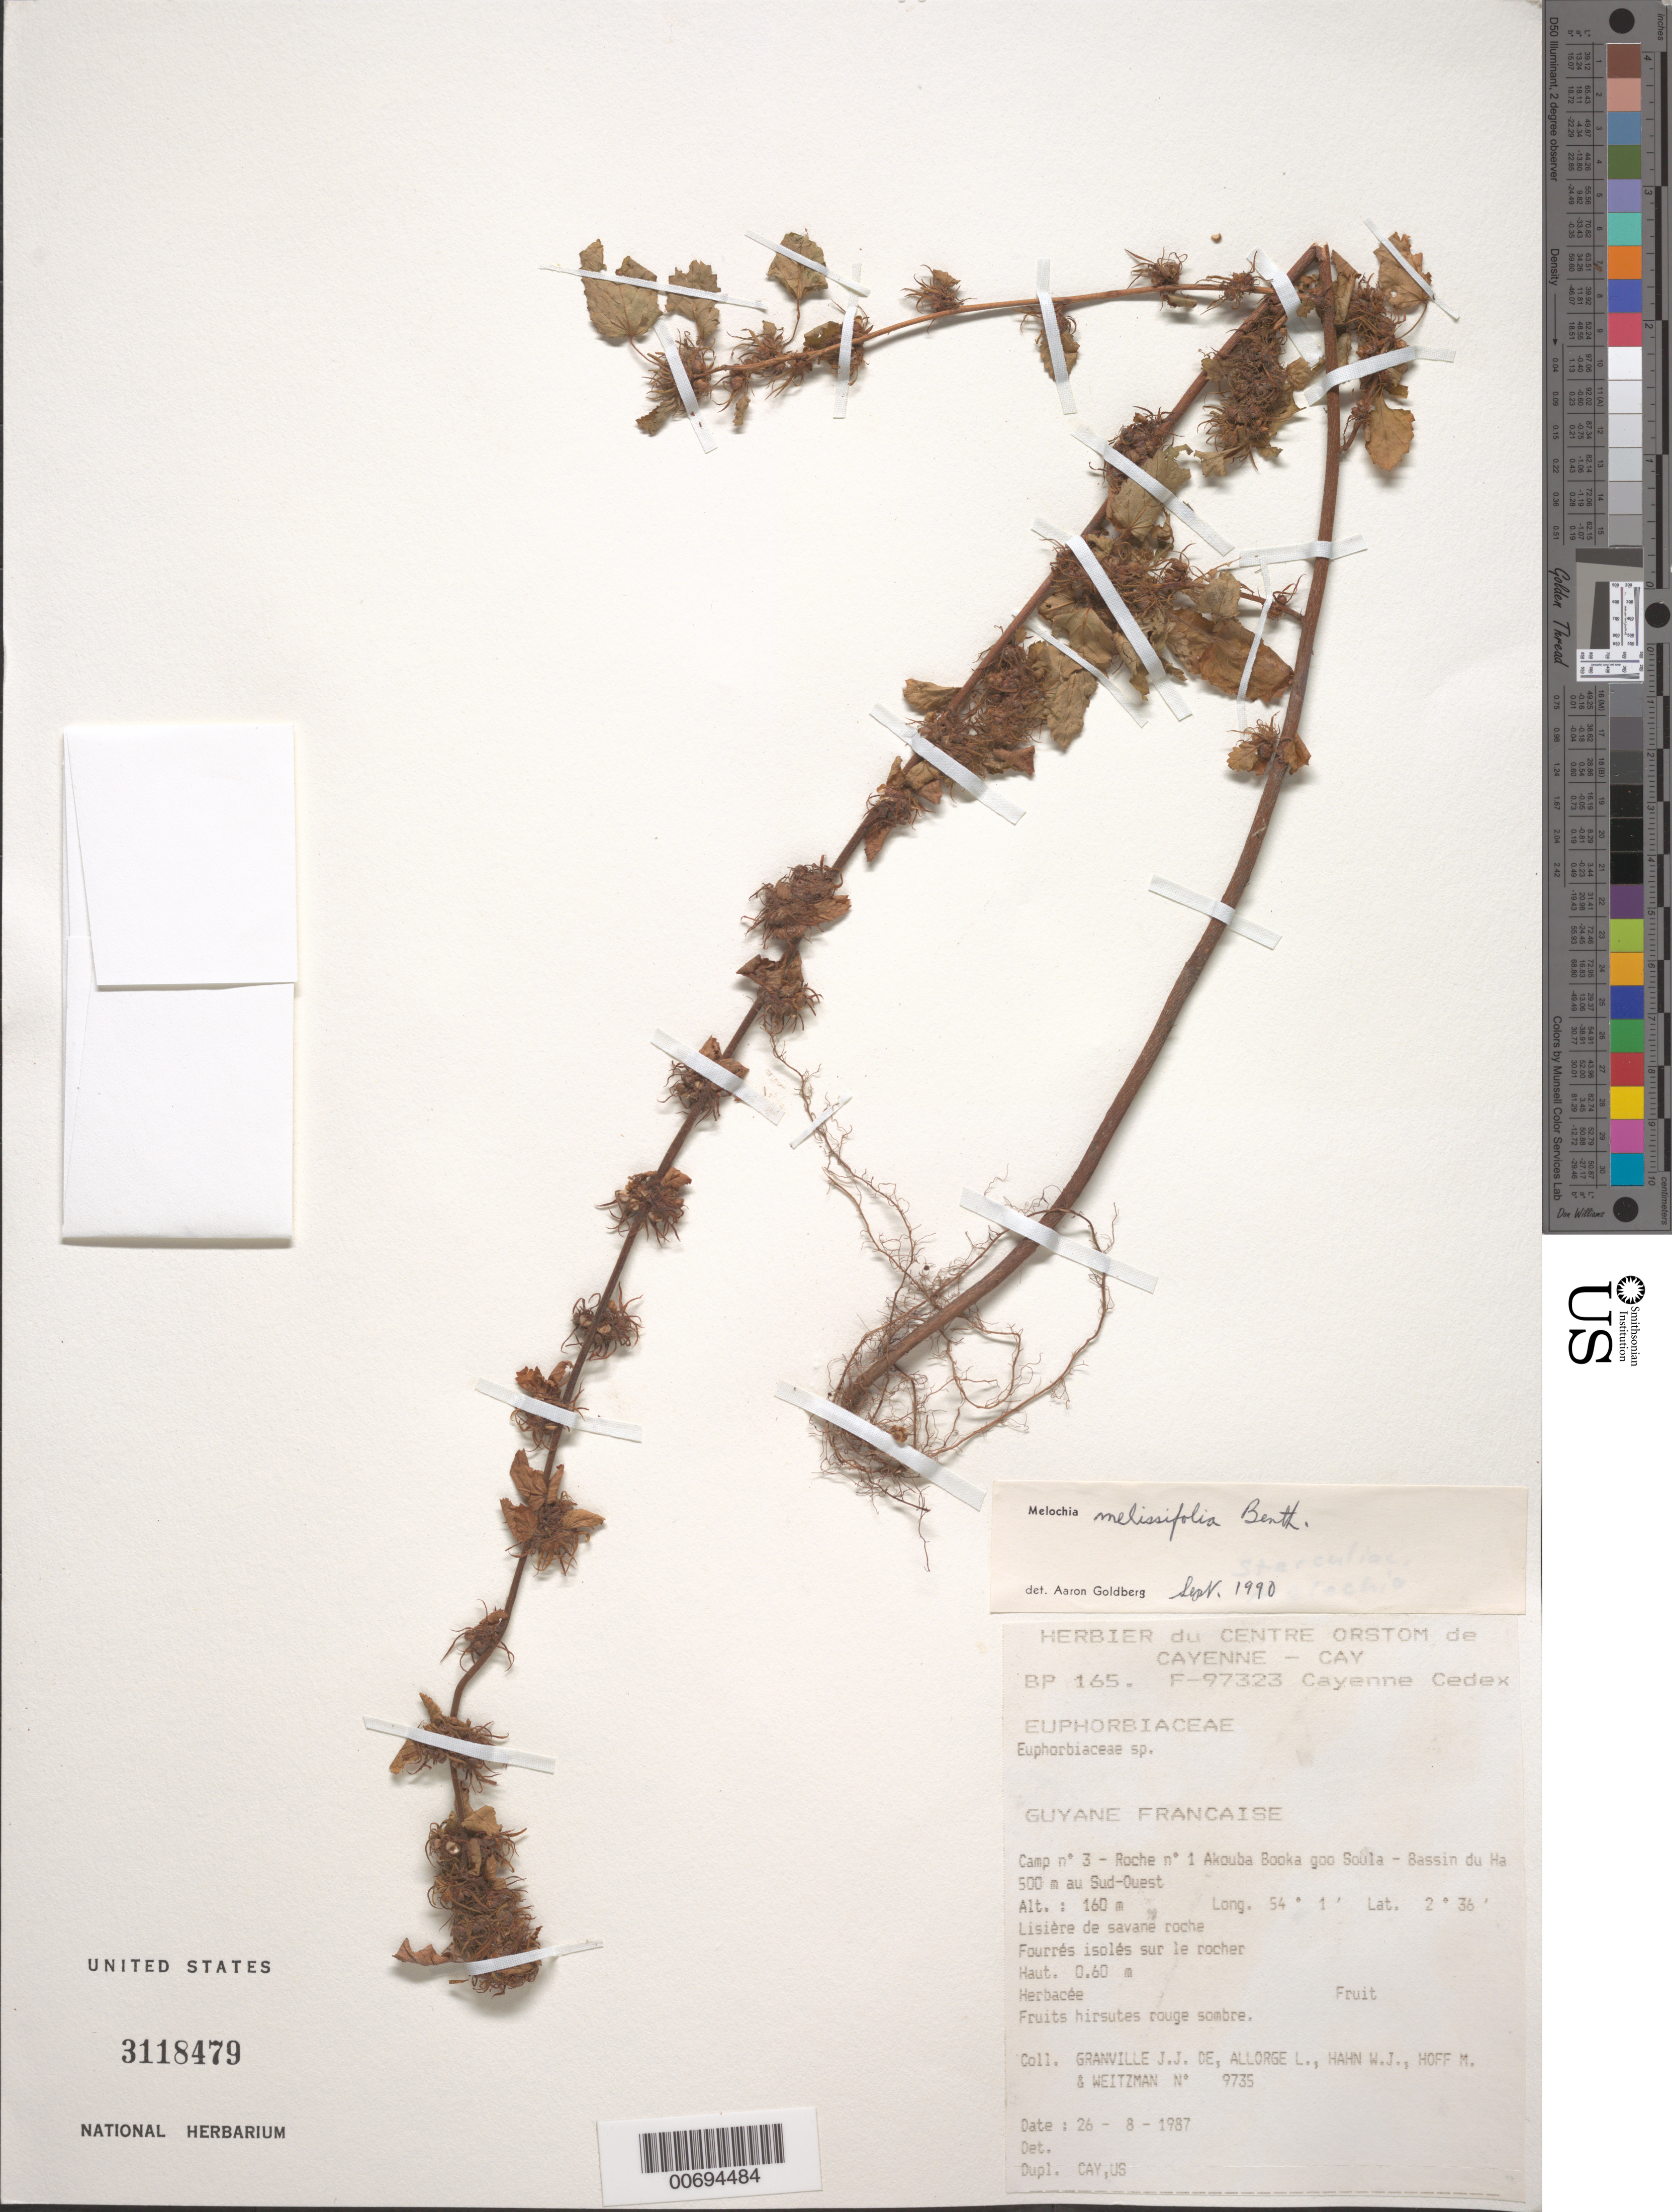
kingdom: Plantae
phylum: Tracheophyta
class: Magnoliopsida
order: Malvales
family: Malvaceae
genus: Melochia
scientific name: Melochia melissifolia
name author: Benth.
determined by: Goldberg, Aaron, (US), NMNH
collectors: J.-J. de Granville, L. Allorge, W. J. Hahn, M. Hoff & A. L. Weitzman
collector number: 9735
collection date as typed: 26-Aug-87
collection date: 1987-08-26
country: French Guiana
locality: Akouba Booka goo Soula, Camp #3, Roche no. 1, Bassin du Haut-Marouini, 500 m au Sud-Ouest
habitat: Lisière de savane roche.Fourrés isolés sur le rocher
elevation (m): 160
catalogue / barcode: US 3118479